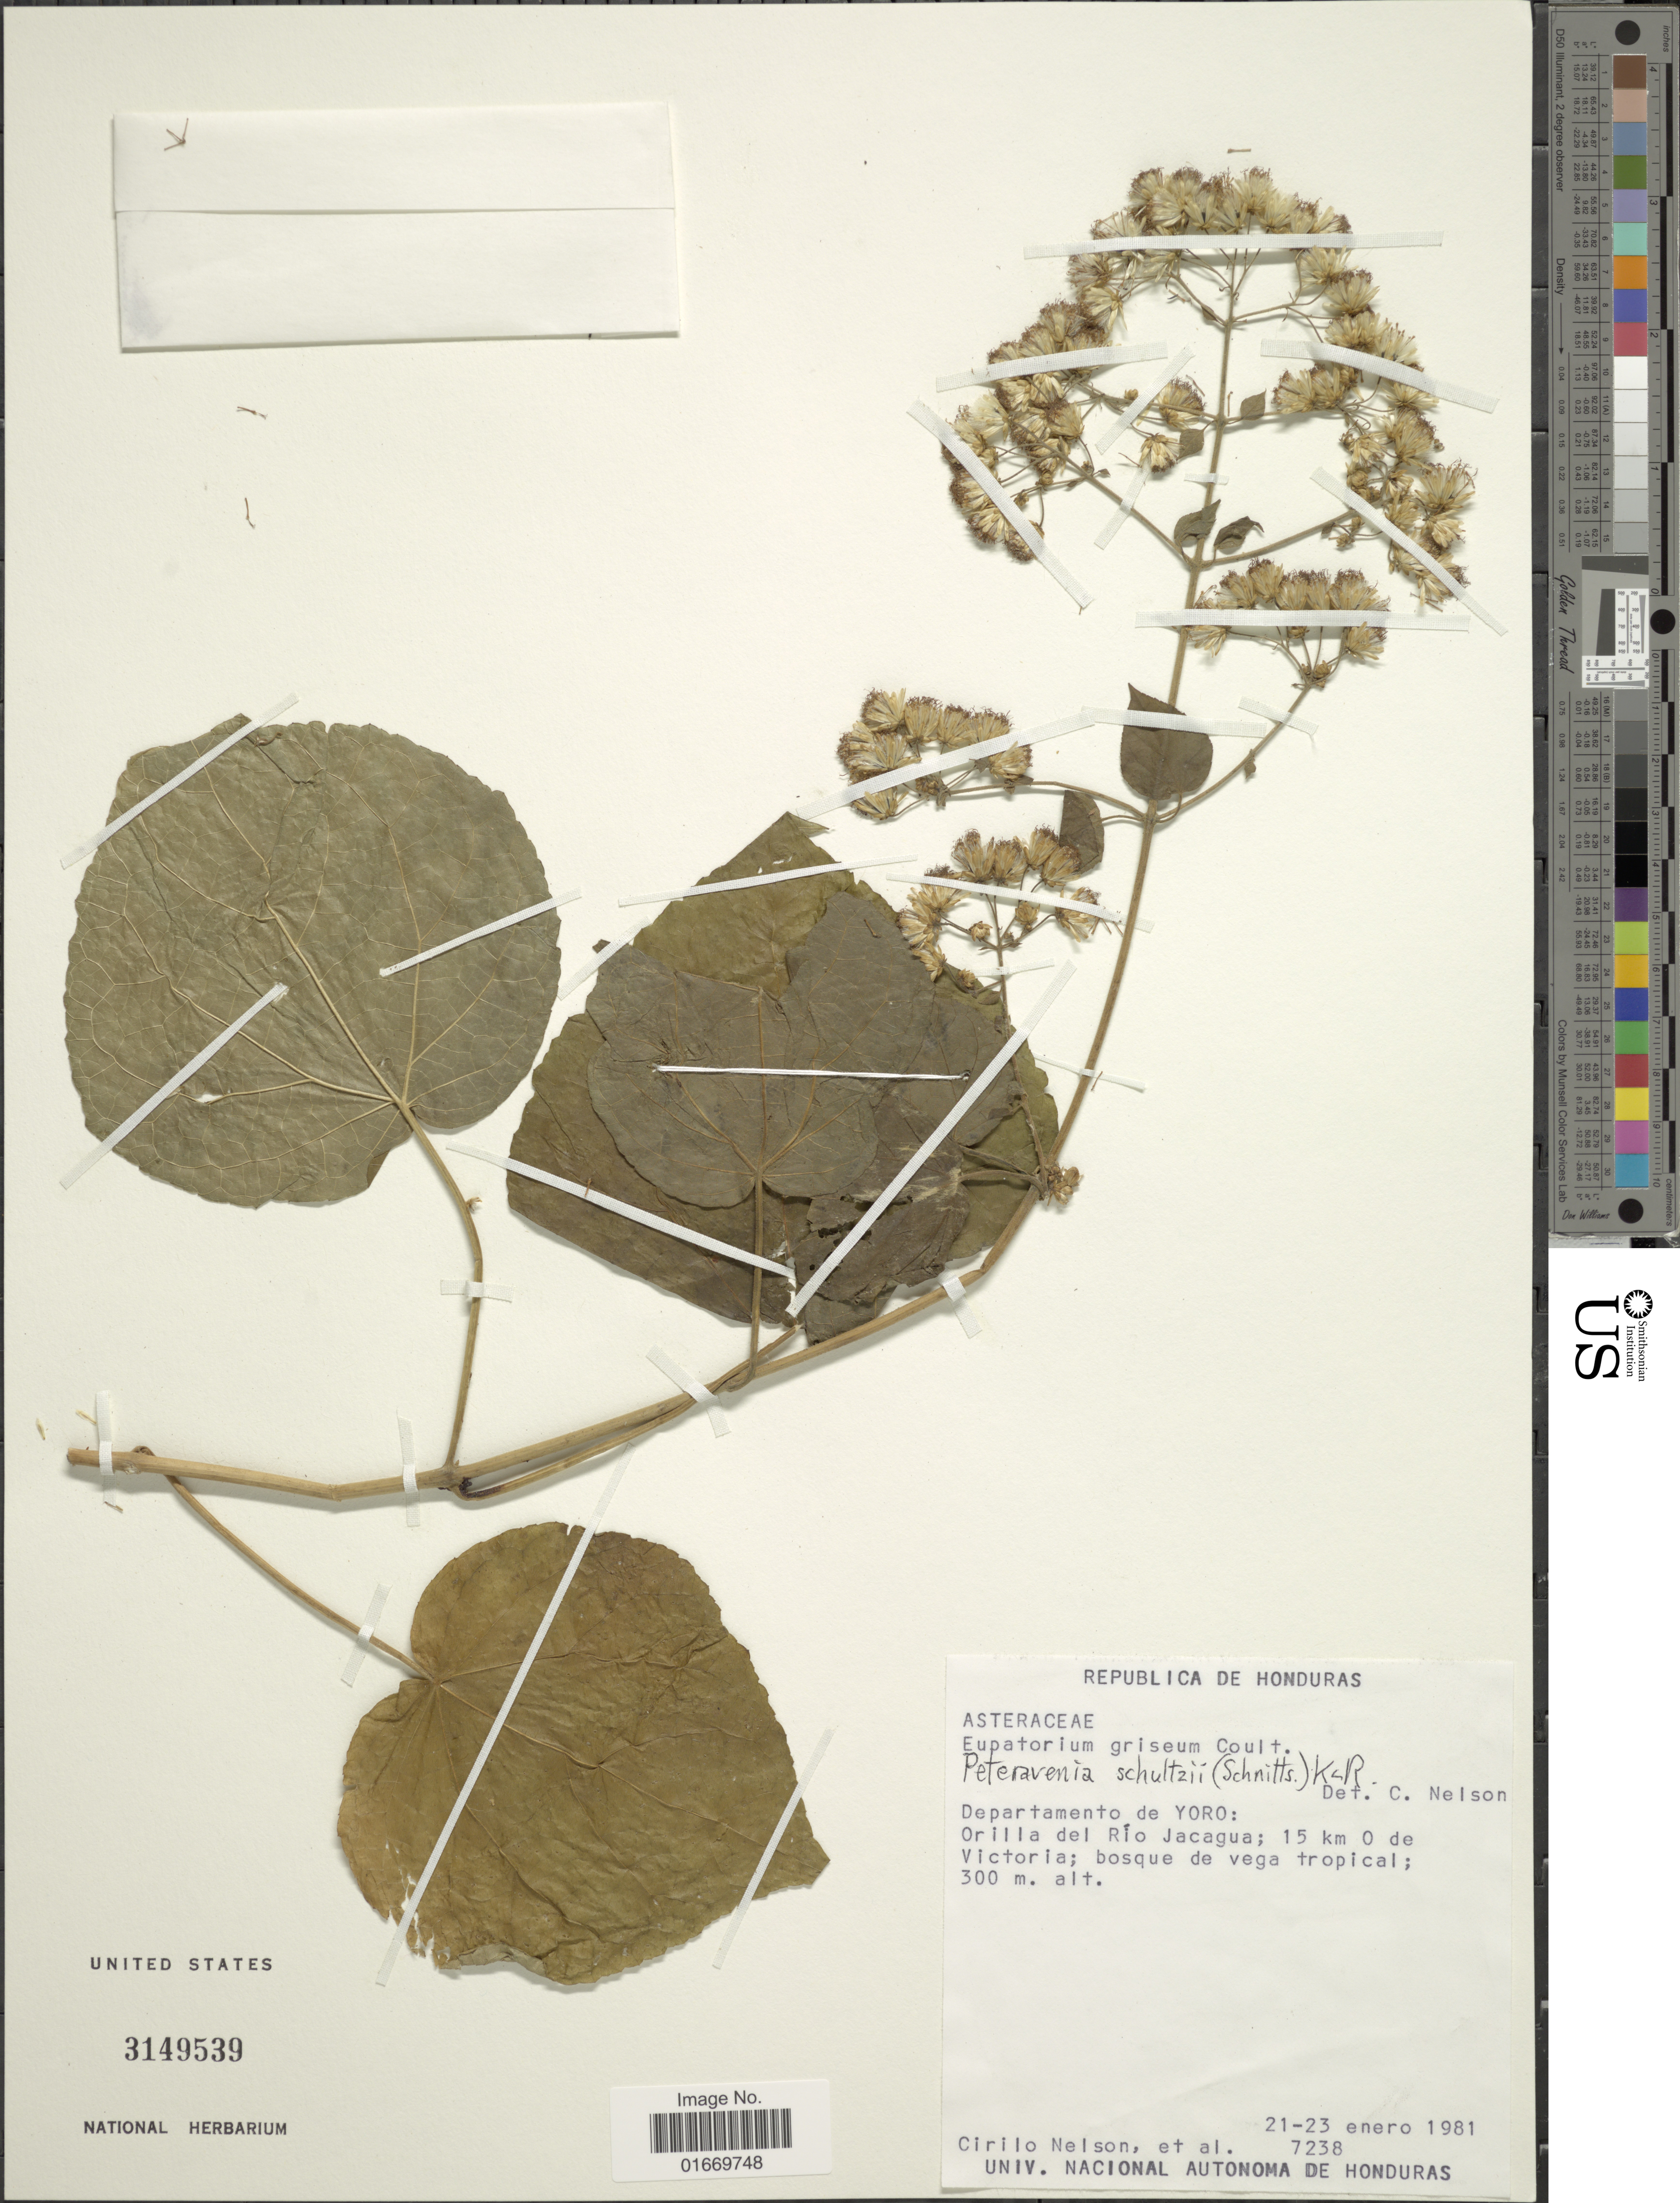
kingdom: Plantae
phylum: Tracheophyta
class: Magnoliopsida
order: Asterales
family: Asteraceae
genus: Peteravenia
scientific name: Peteravenia schultzii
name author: (Schnittsp.) R.M. King & H. Rob.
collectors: C. H. Nelson & et al.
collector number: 7238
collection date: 1981-01-21/1981-01-23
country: Honduras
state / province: Yoro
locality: Honduras. Departamento de Yoro: Orilla del Rio Jacagua; 15 km 0 de Victoria;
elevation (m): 300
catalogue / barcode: US 3149539